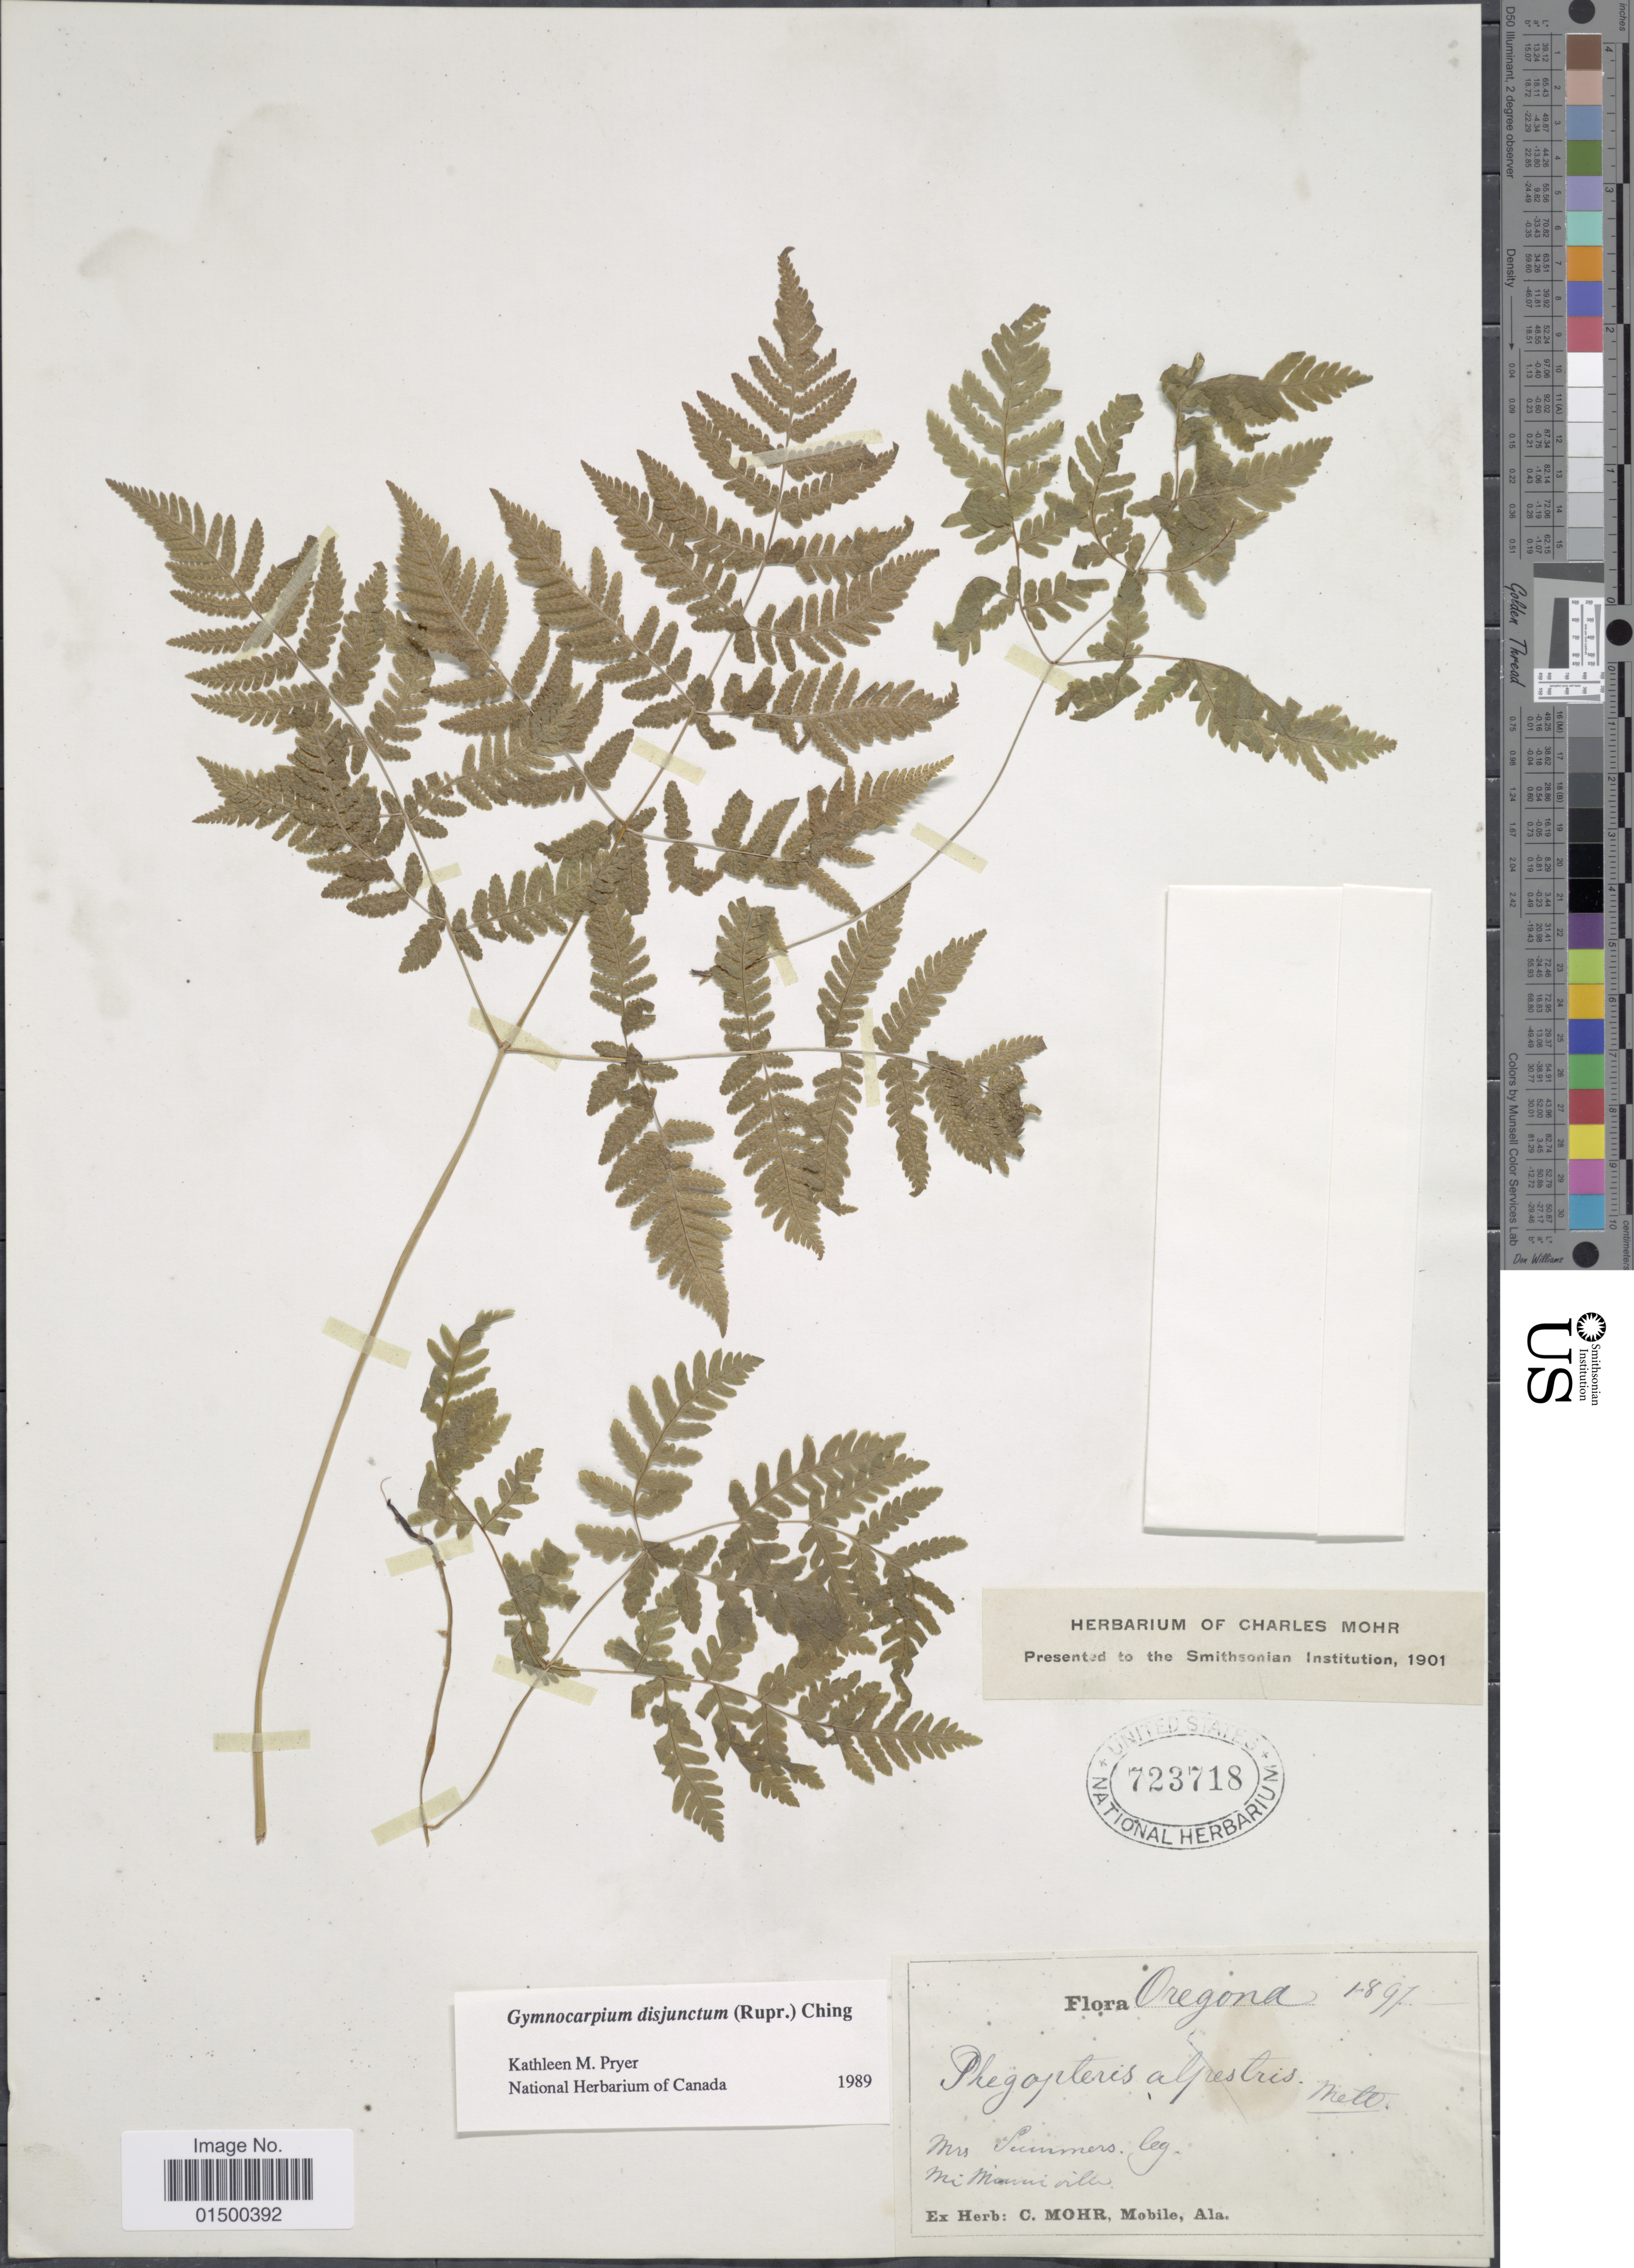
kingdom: Plantae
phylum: Tracheophyta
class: Polypodiopsida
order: Polypodiales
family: Cystopteridaceae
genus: Gymnocarpium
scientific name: Gymnocarpium disjunctum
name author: (Rupr.) Ching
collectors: -. Summers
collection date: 1897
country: United States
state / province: Oregon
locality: McMinnville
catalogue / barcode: US 723718